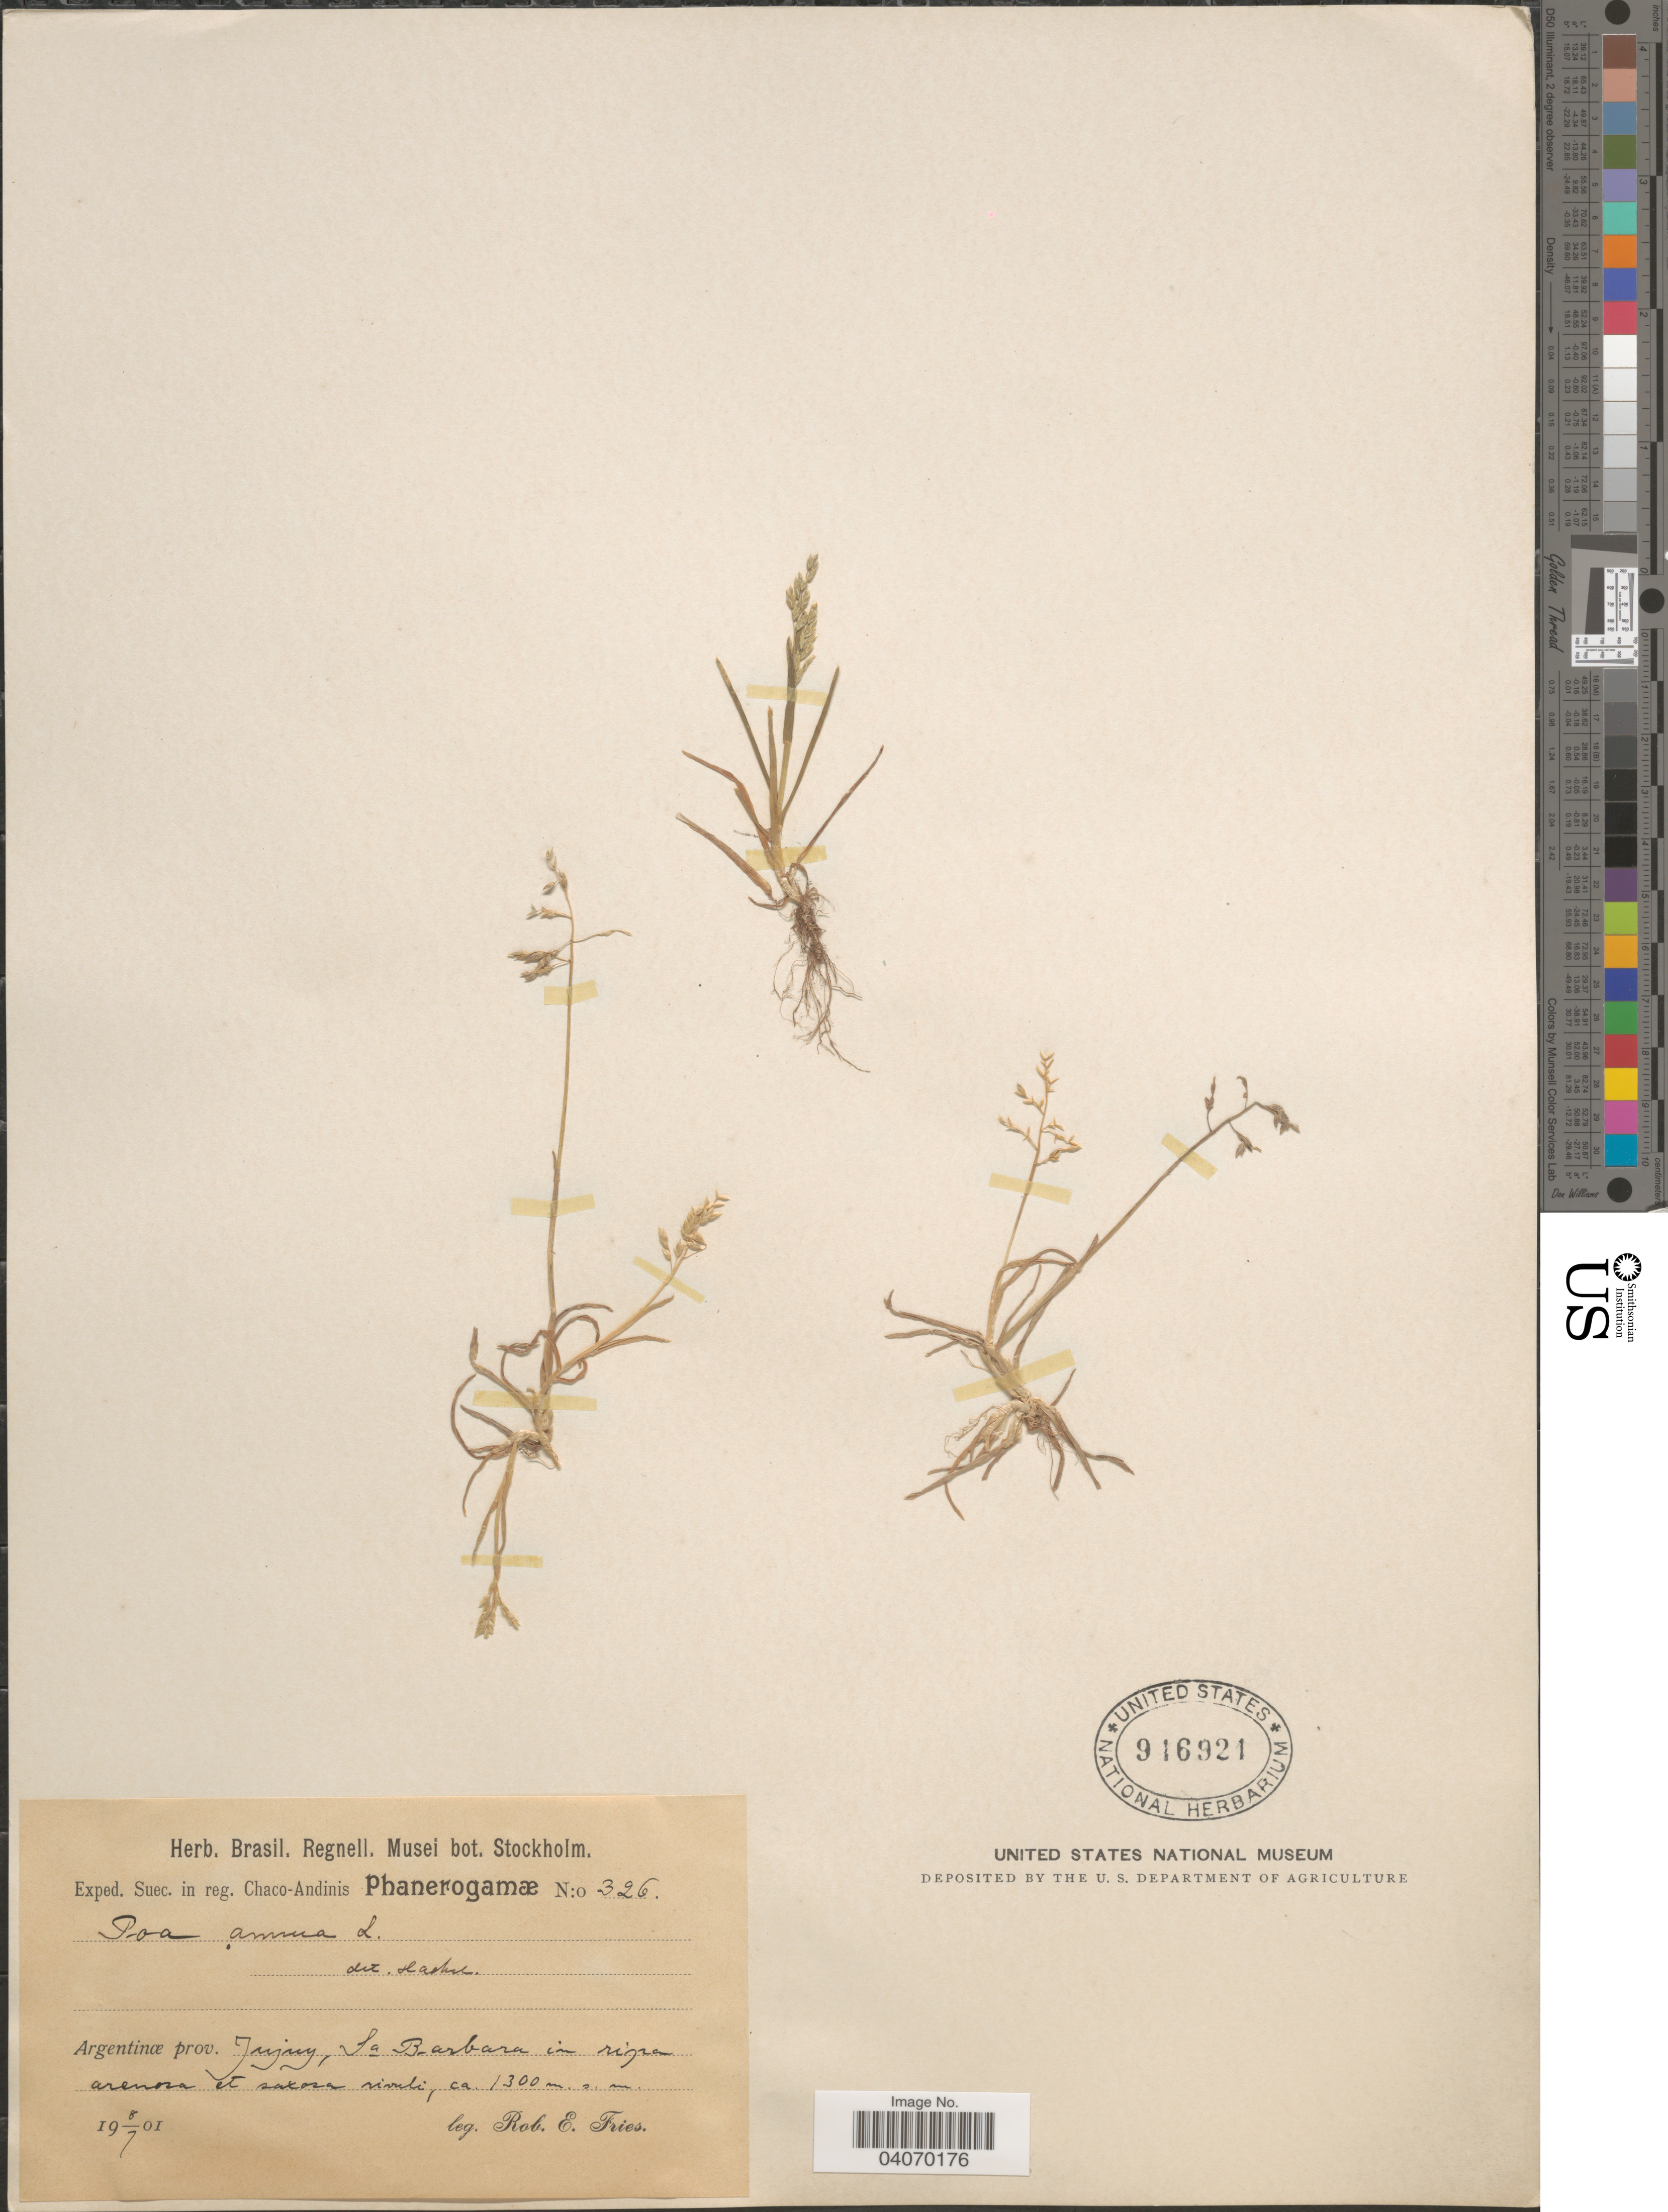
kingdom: Plantae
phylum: Tracheophyta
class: Liliopsida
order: Poales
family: Poaceae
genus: Poa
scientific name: Poa annua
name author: L.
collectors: R. E. Fries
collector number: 326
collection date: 1901-07-08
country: Argentina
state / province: Jujuy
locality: Exped. Suec. in reg. Chaco-Andinis Phanerogamæ. Sa Barbara in ripa arenosa et saxosa rivuli.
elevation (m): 1300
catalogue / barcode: US 916921